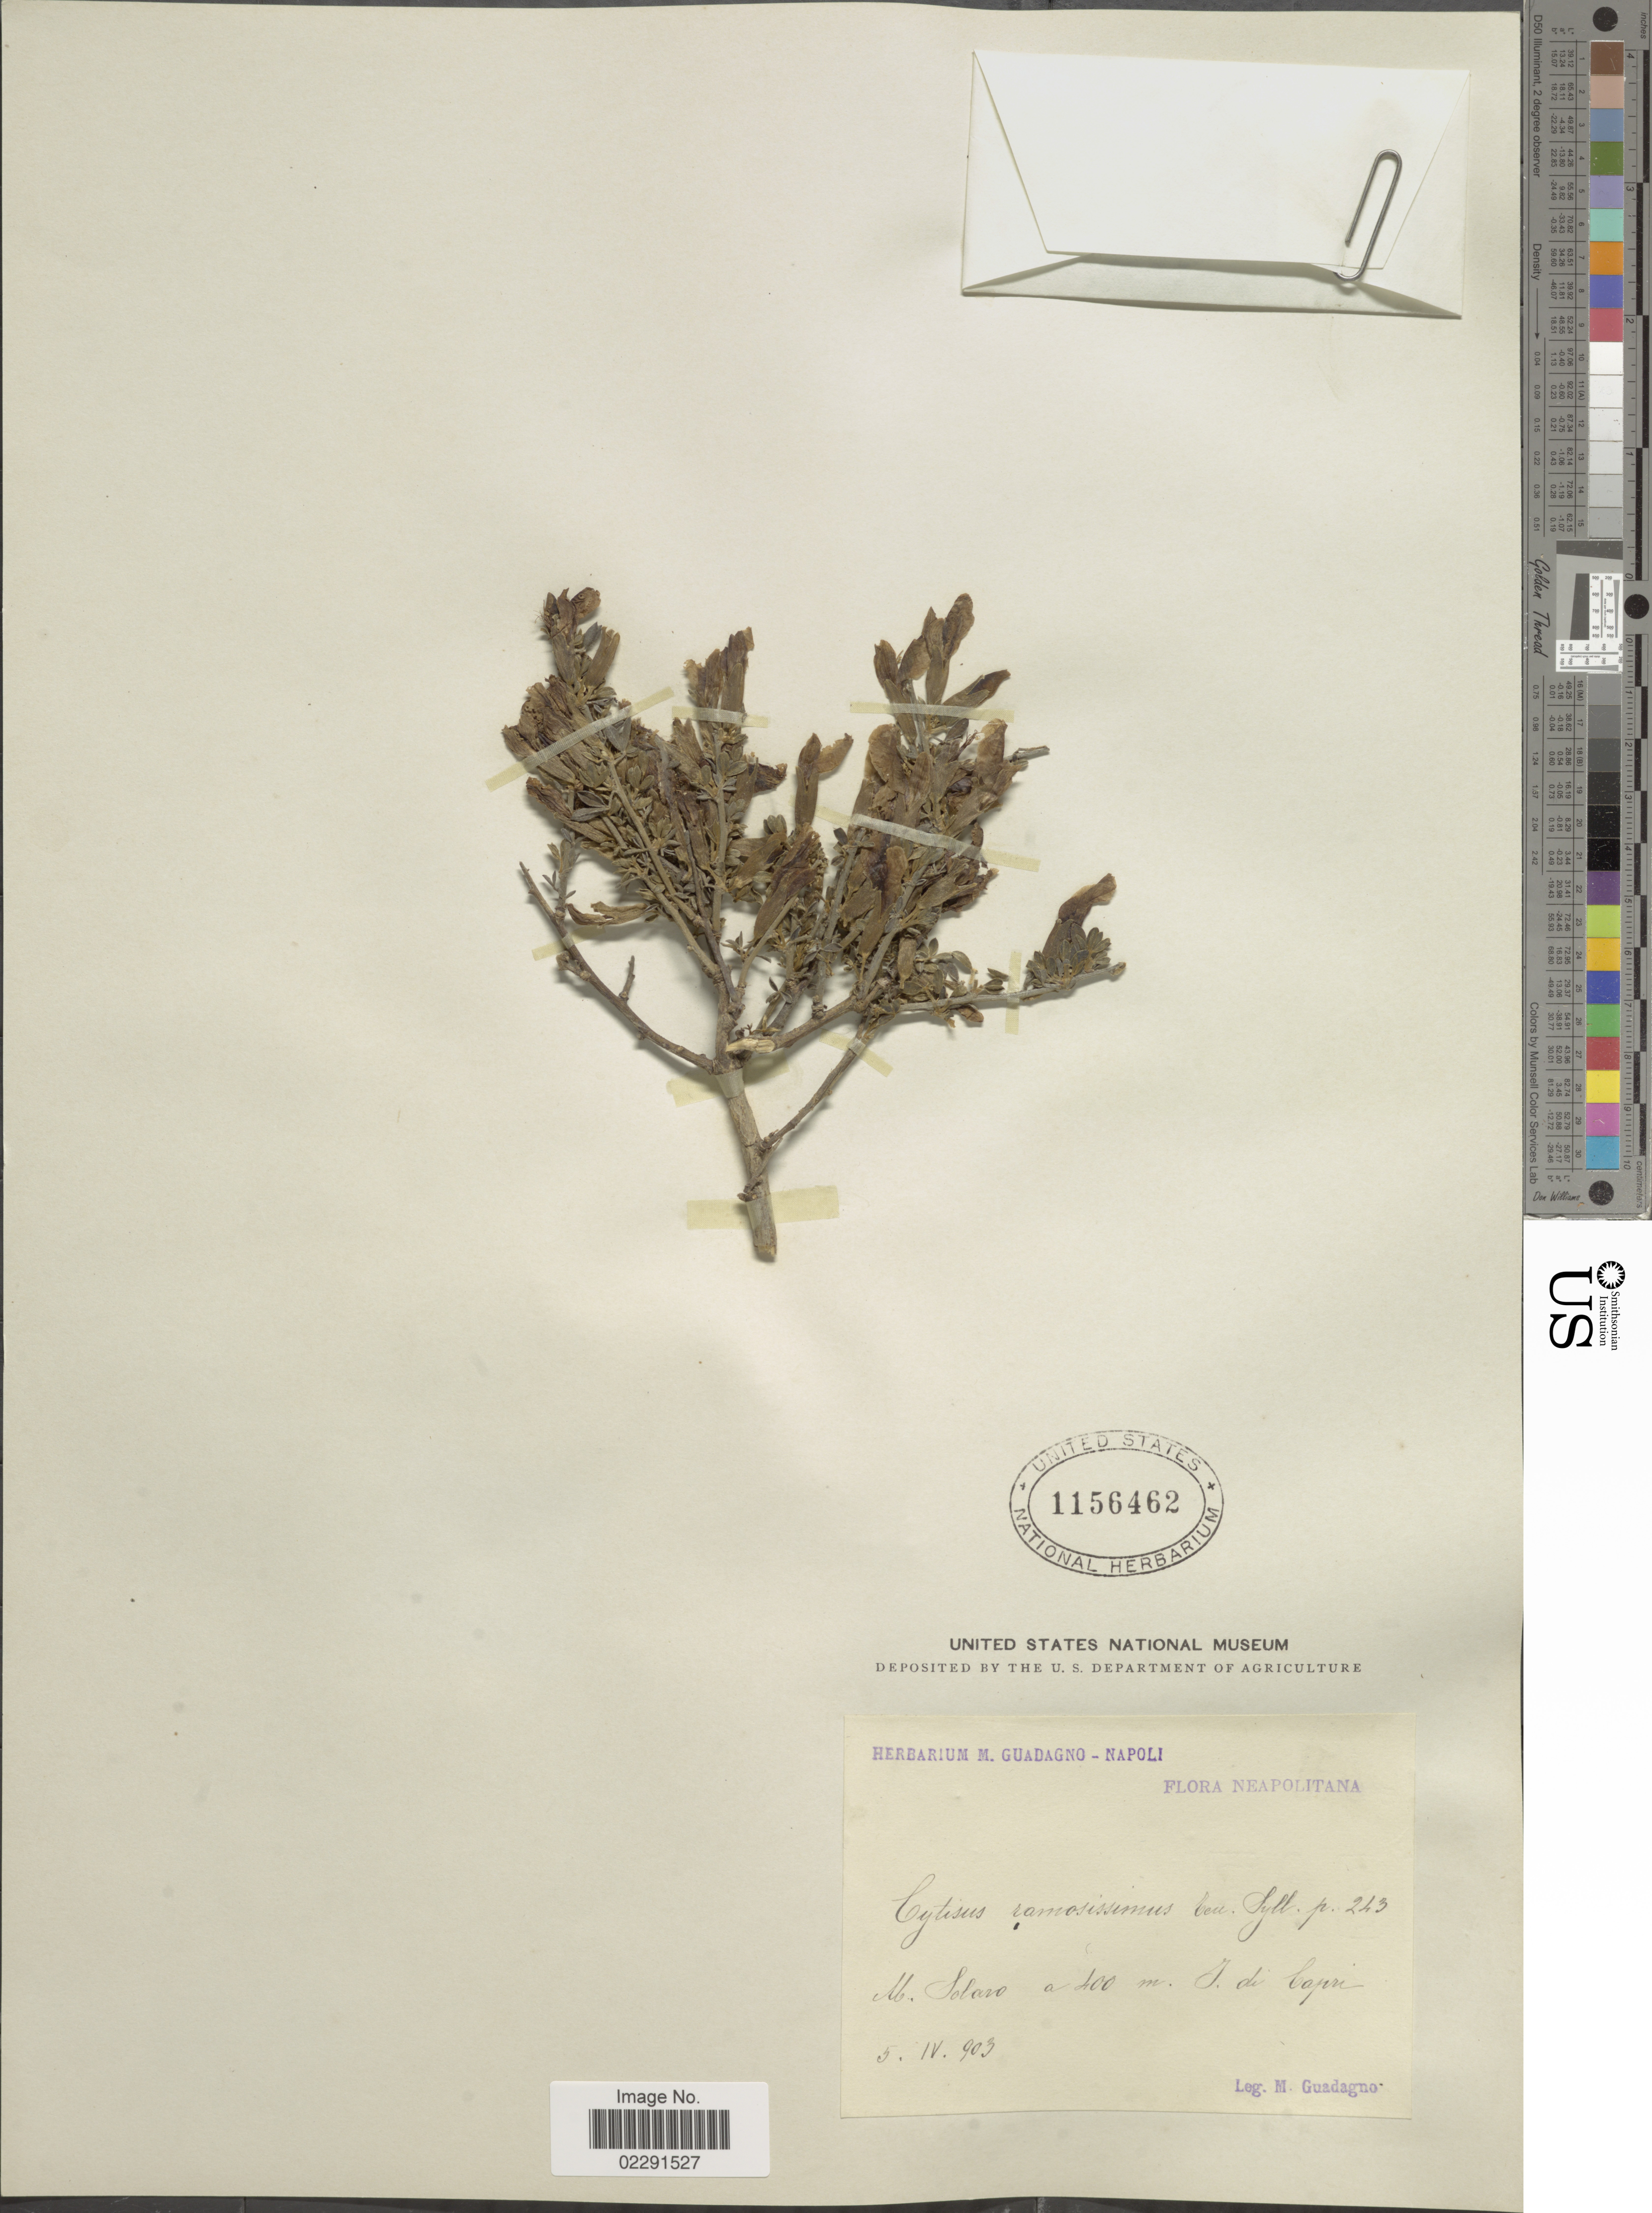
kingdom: Plantae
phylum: Tracheophyta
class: Magnoliopsida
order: Fabales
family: Fabaceae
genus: Cytisus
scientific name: Cytisus spinescens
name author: Sieber ex Spreng.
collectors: M. Guadagno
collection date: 1903-04-05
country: Italy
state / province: Campania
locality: M. Solaro, I. de Capri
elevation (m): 400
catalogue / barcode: US 1156462